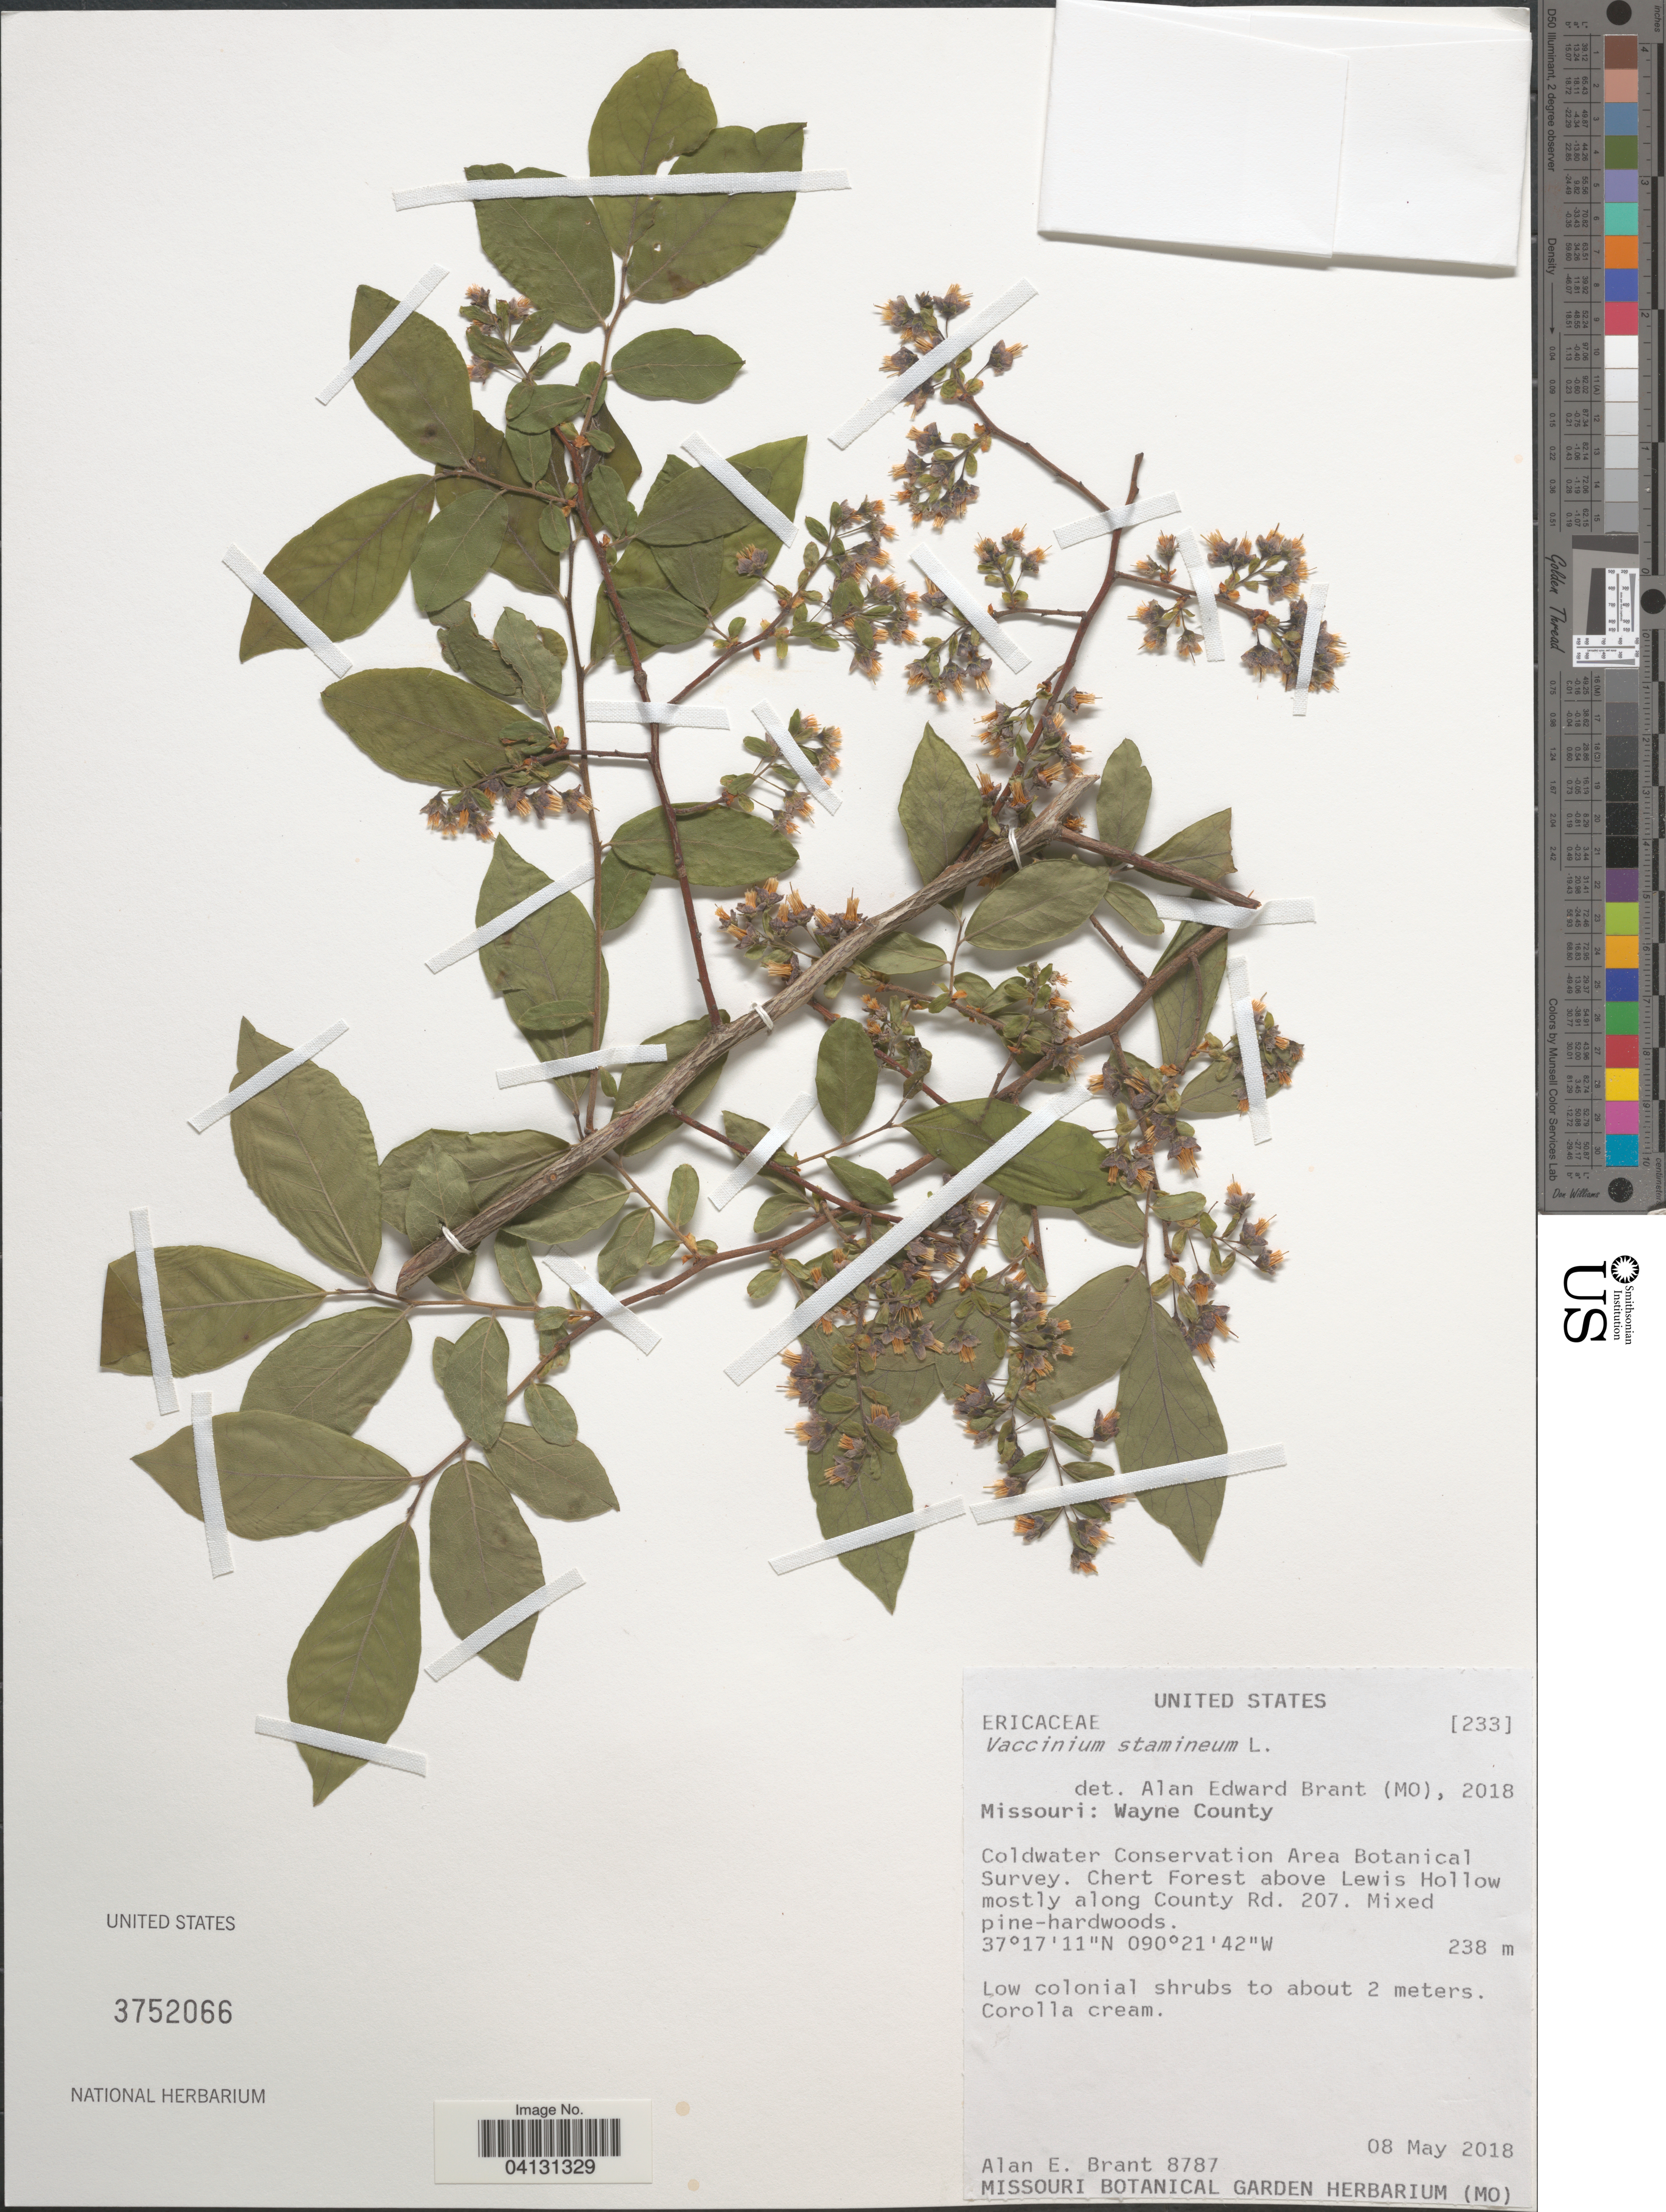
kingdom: Plantae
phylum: Tracheophyta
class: Magnoliopsida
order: Ericales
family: Ericaceae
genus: Vaccinium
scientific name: Vaccinium stamineum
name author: L.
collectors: A. Brant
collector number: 8787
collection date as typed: Transcribed d/m/y: 8/5/2018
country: United States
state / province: Missouri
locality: Wayne County. Clearwater Conservation Area Botanical Survey. Chert Forest above Lewis Hollow mostly along County Rd. 207.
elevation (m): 238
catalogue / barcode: US 3752066